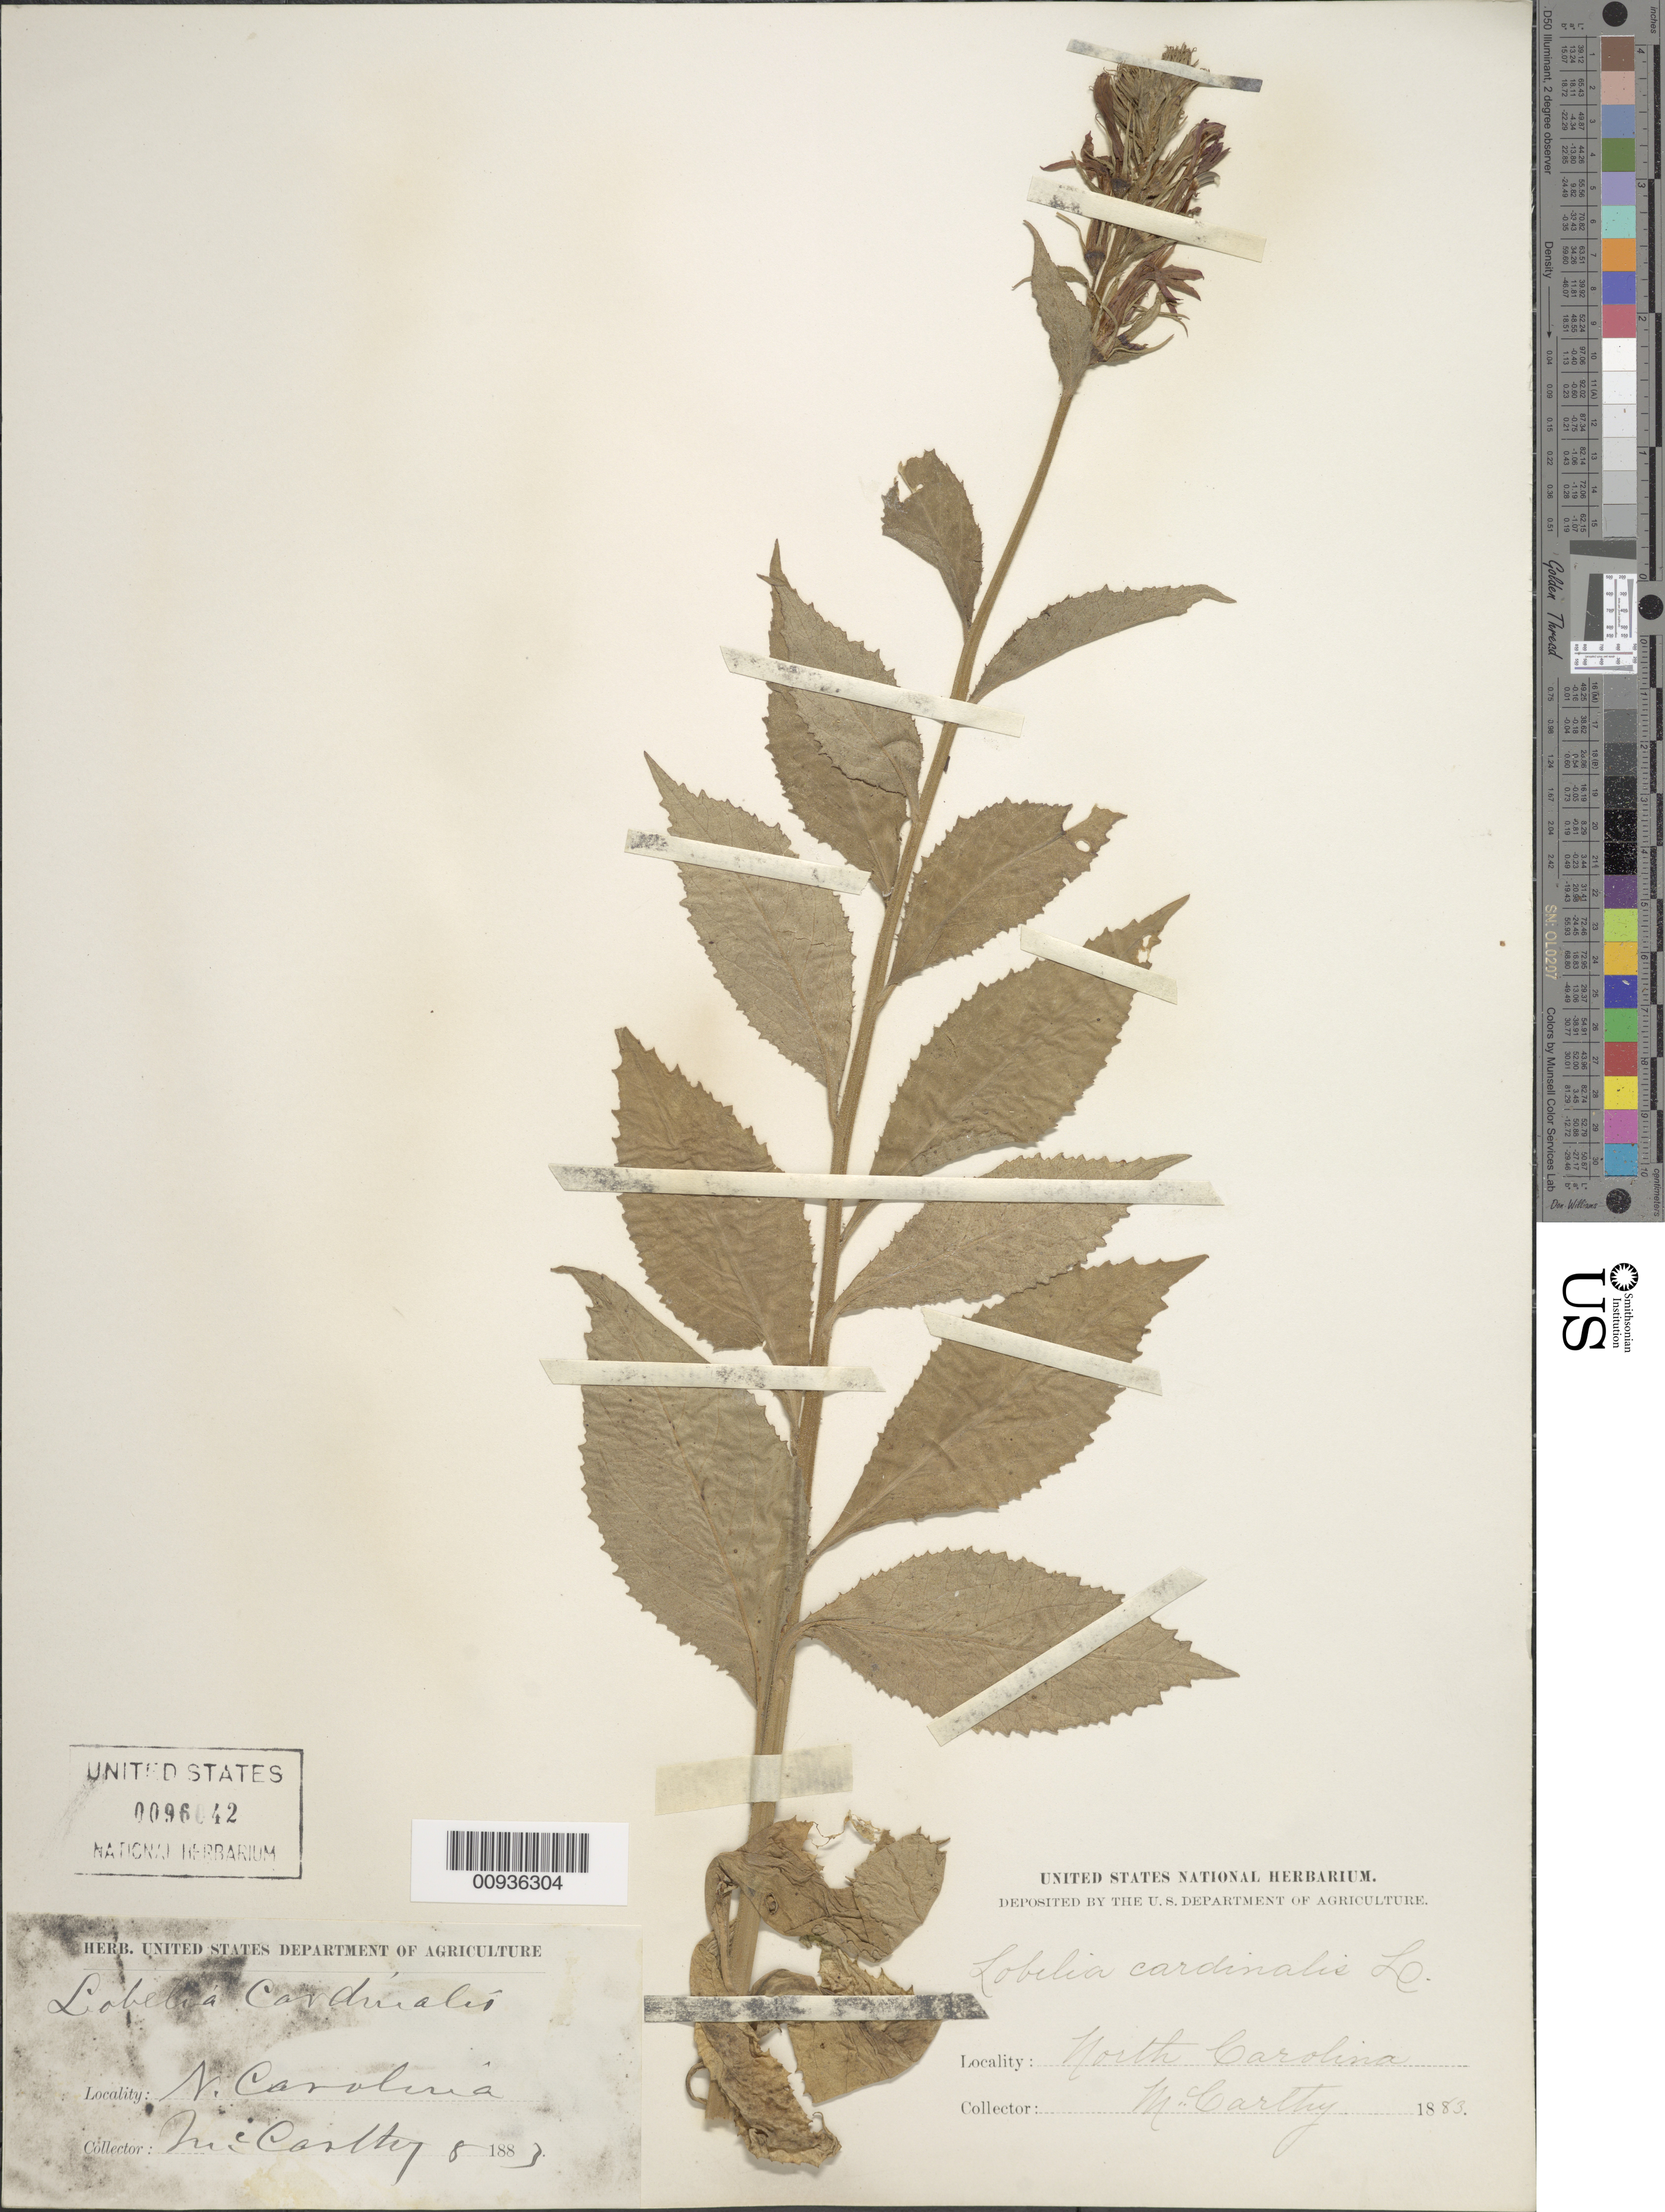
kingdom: Plantae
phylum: Tracheophyta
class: Magnoliopsida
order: Asterales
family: Campanulaceae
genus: Lobelia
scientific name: Lobelia cardinalis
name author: L.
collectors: G. McCarthy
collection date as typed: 1883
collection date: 1883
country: United States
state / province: North Carolina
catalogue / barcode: US 96042